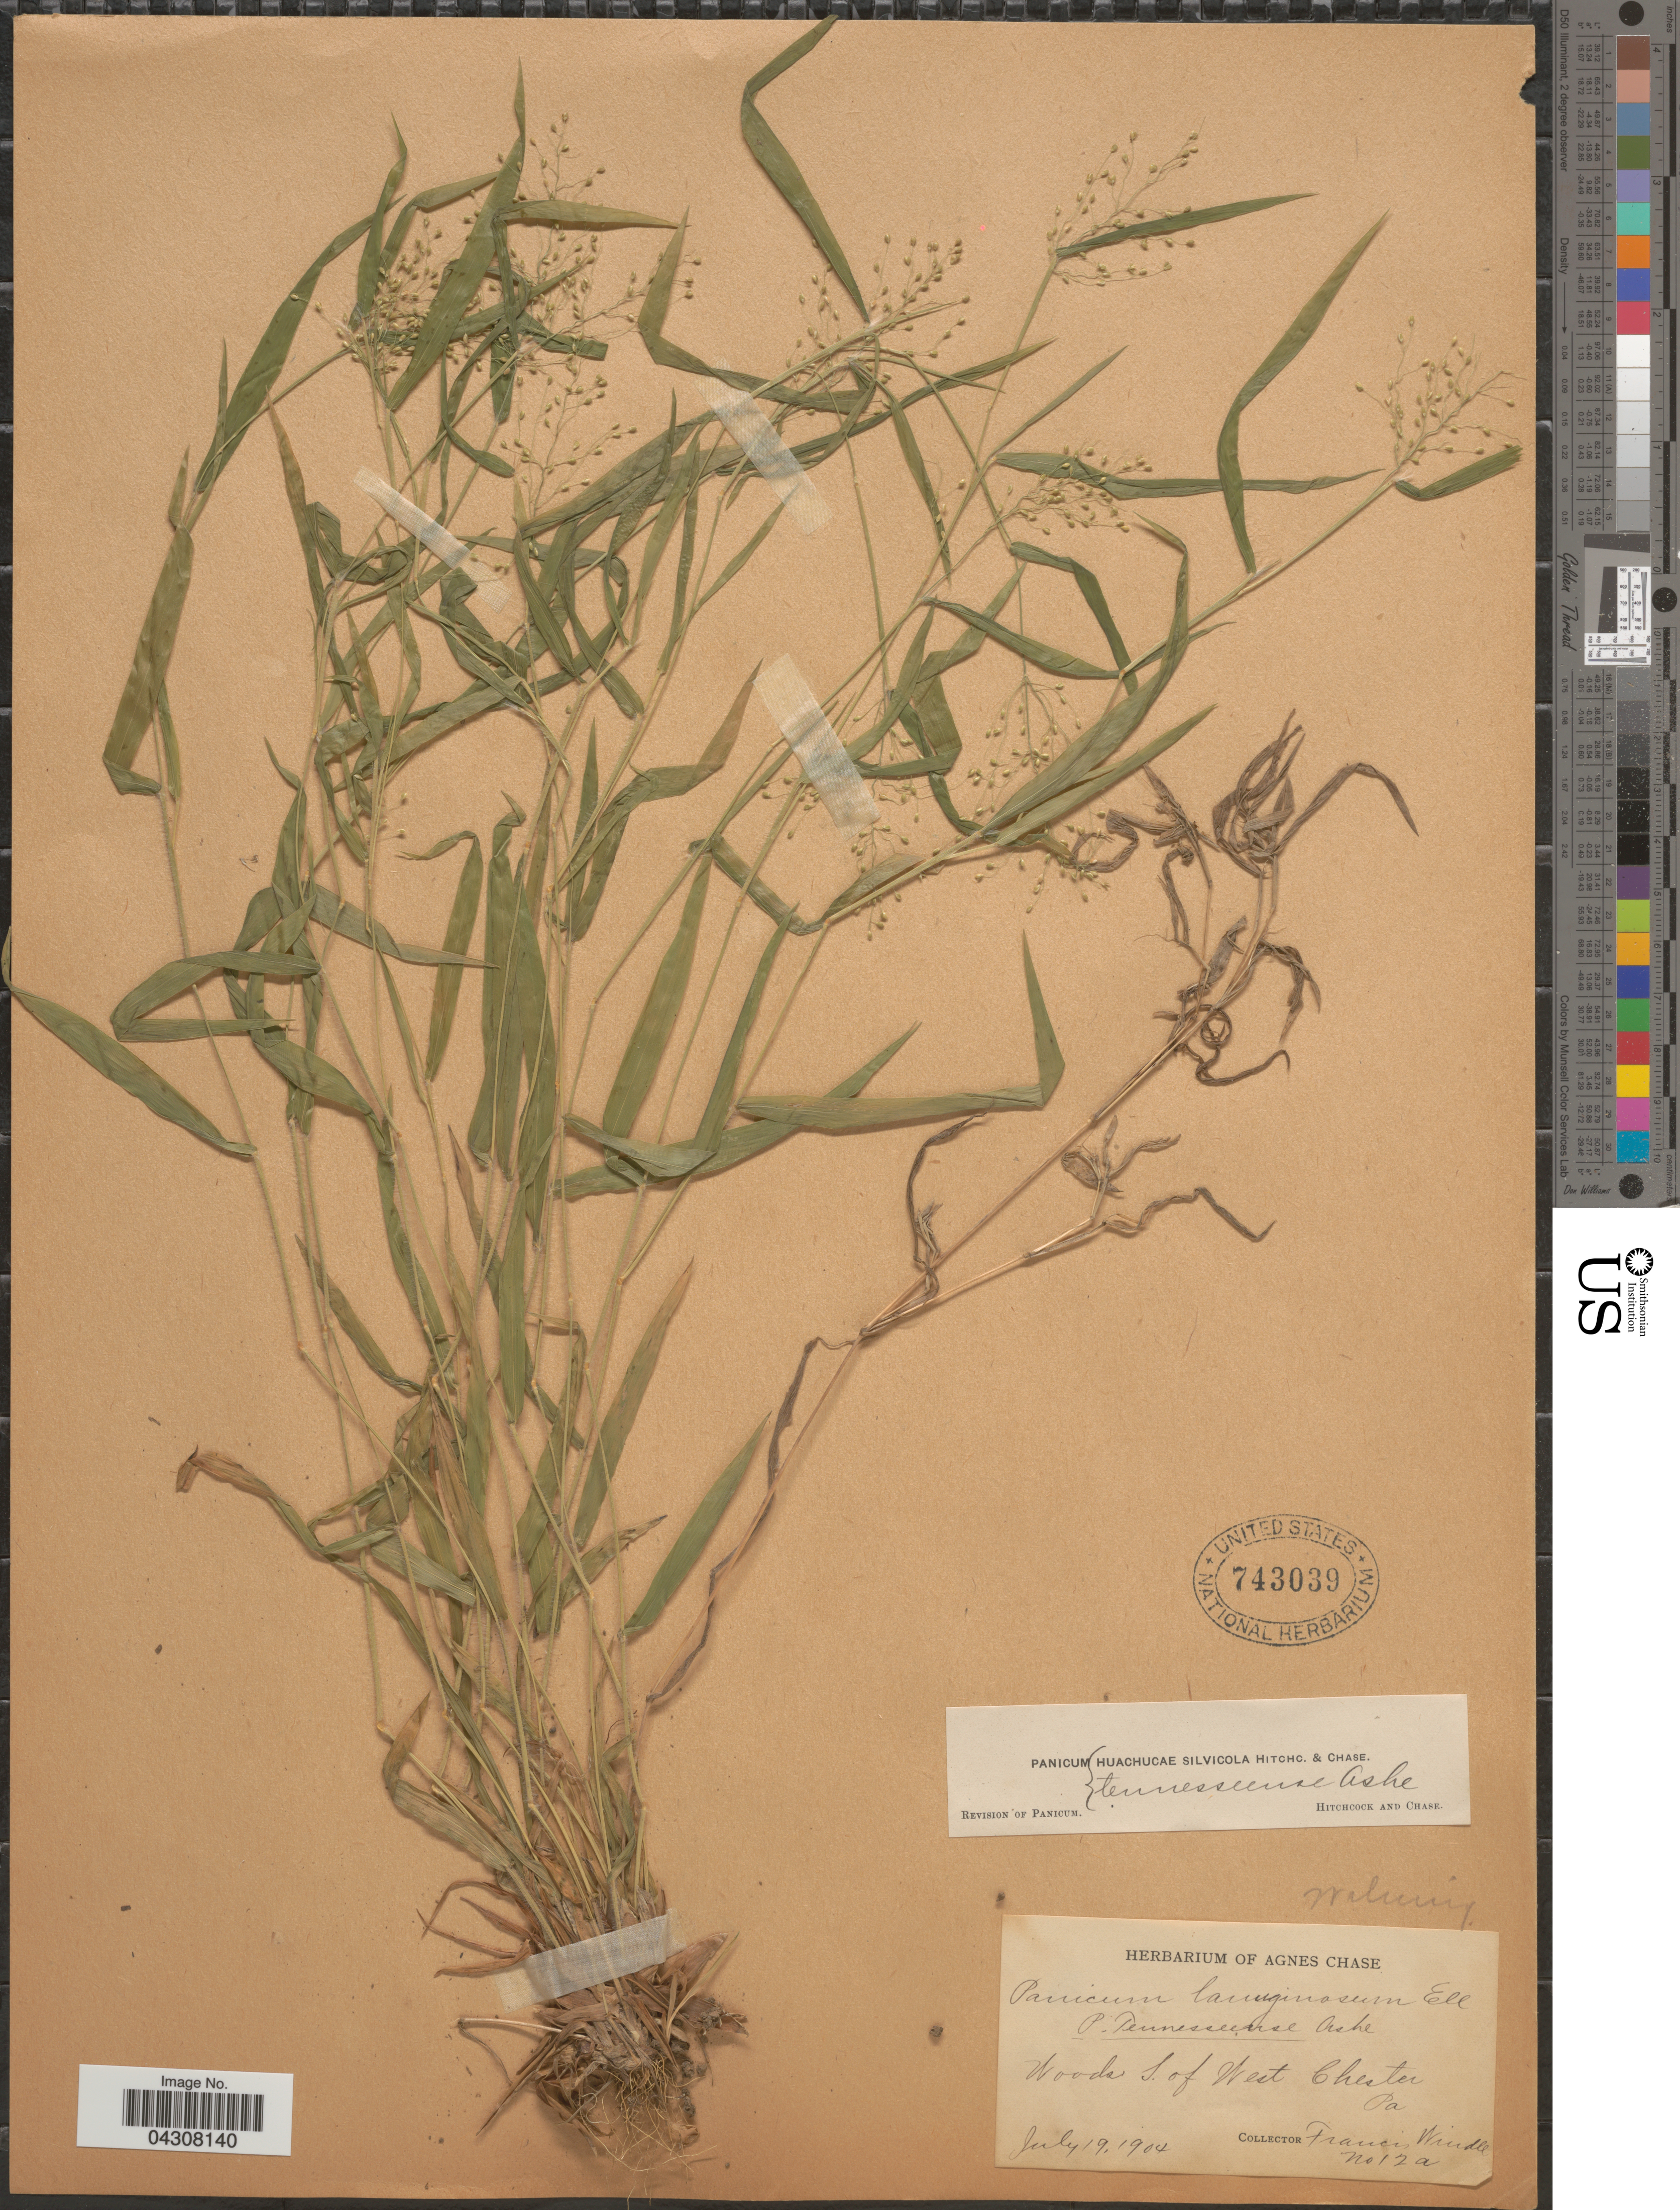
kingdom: Plantae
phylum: Tracheophyta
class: Liliopsida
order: Poales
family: Poaceae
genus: Dichanthelium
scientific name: Dichanthelium acuminatum var. acuminatum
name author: (Sw.) Gould & C.A. Clark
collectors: F. Windle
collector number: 12a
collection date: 1904-07-19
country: United States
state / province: Pennsylvania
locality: Woods S. of West Chester.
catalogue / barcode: US 743039